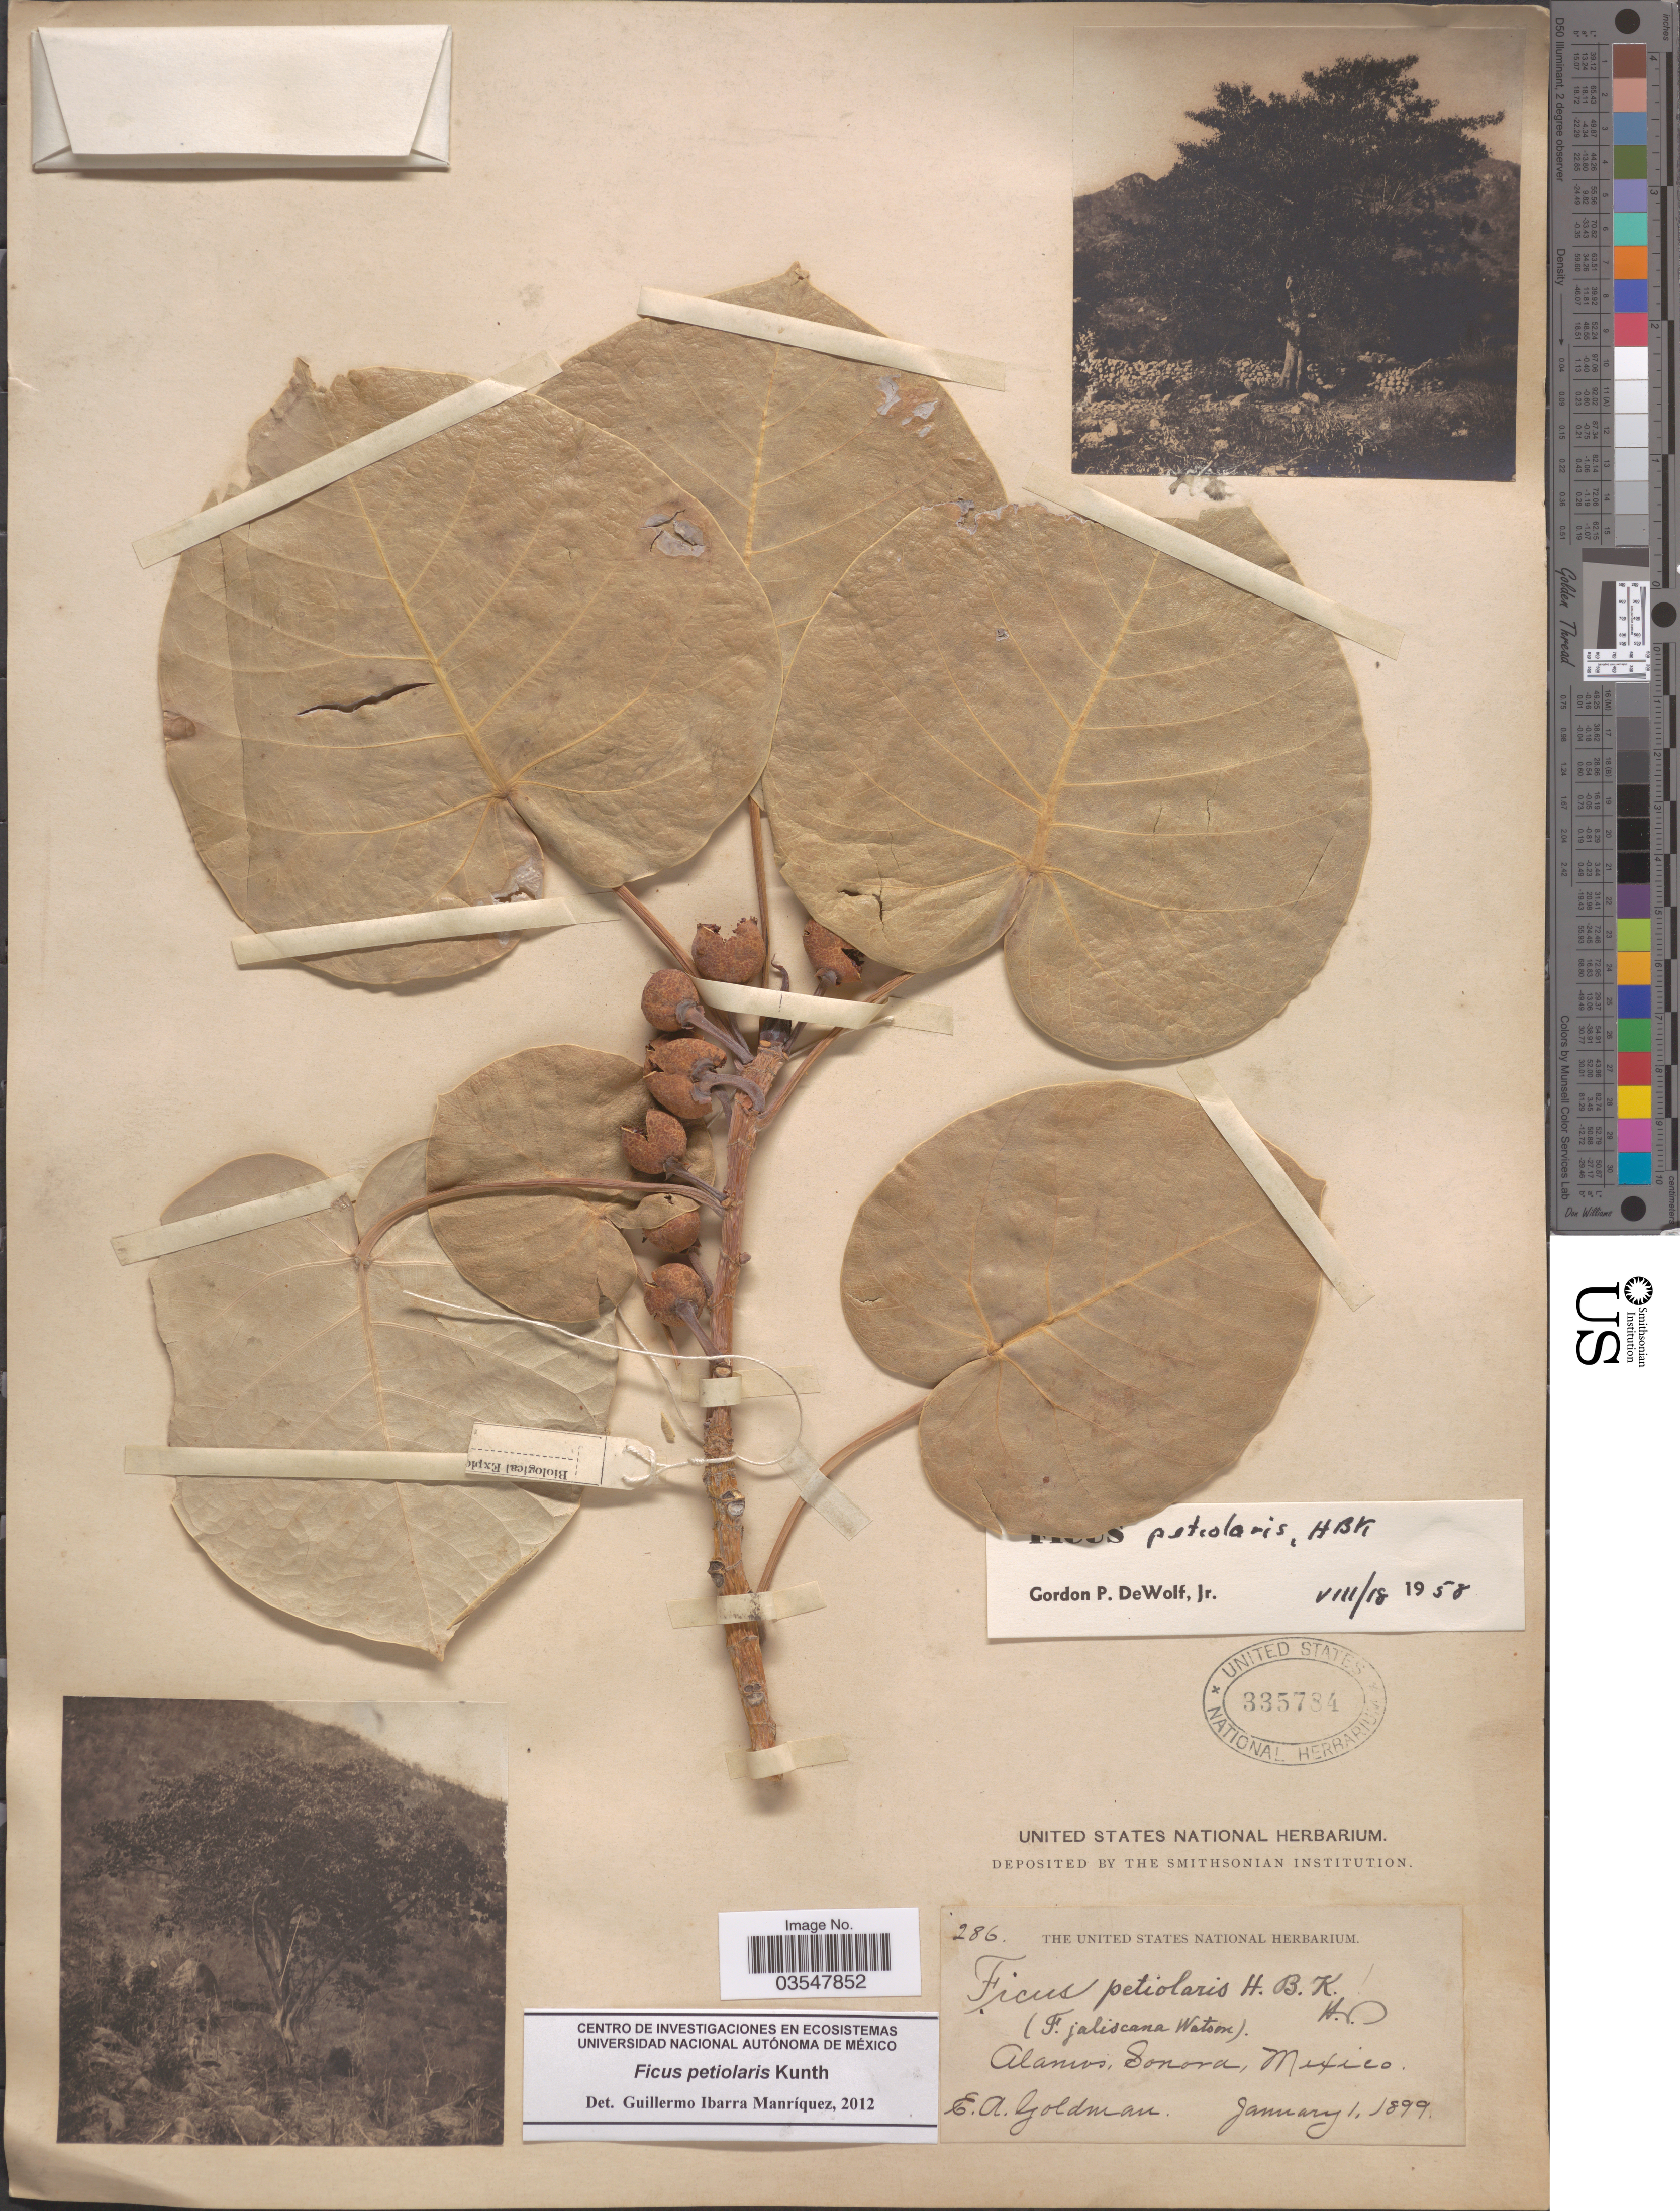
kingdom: Plantae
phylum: Tracheophyta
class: Magnoliopsida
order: Rosales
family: Moraceae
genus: Ficus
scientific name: Ficus petiolaris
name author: Kunth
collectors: E. A. Goldman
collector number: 286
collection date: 1899-01-01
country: Mexico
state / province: Sonora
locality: Alamos.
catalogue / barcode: US 335784